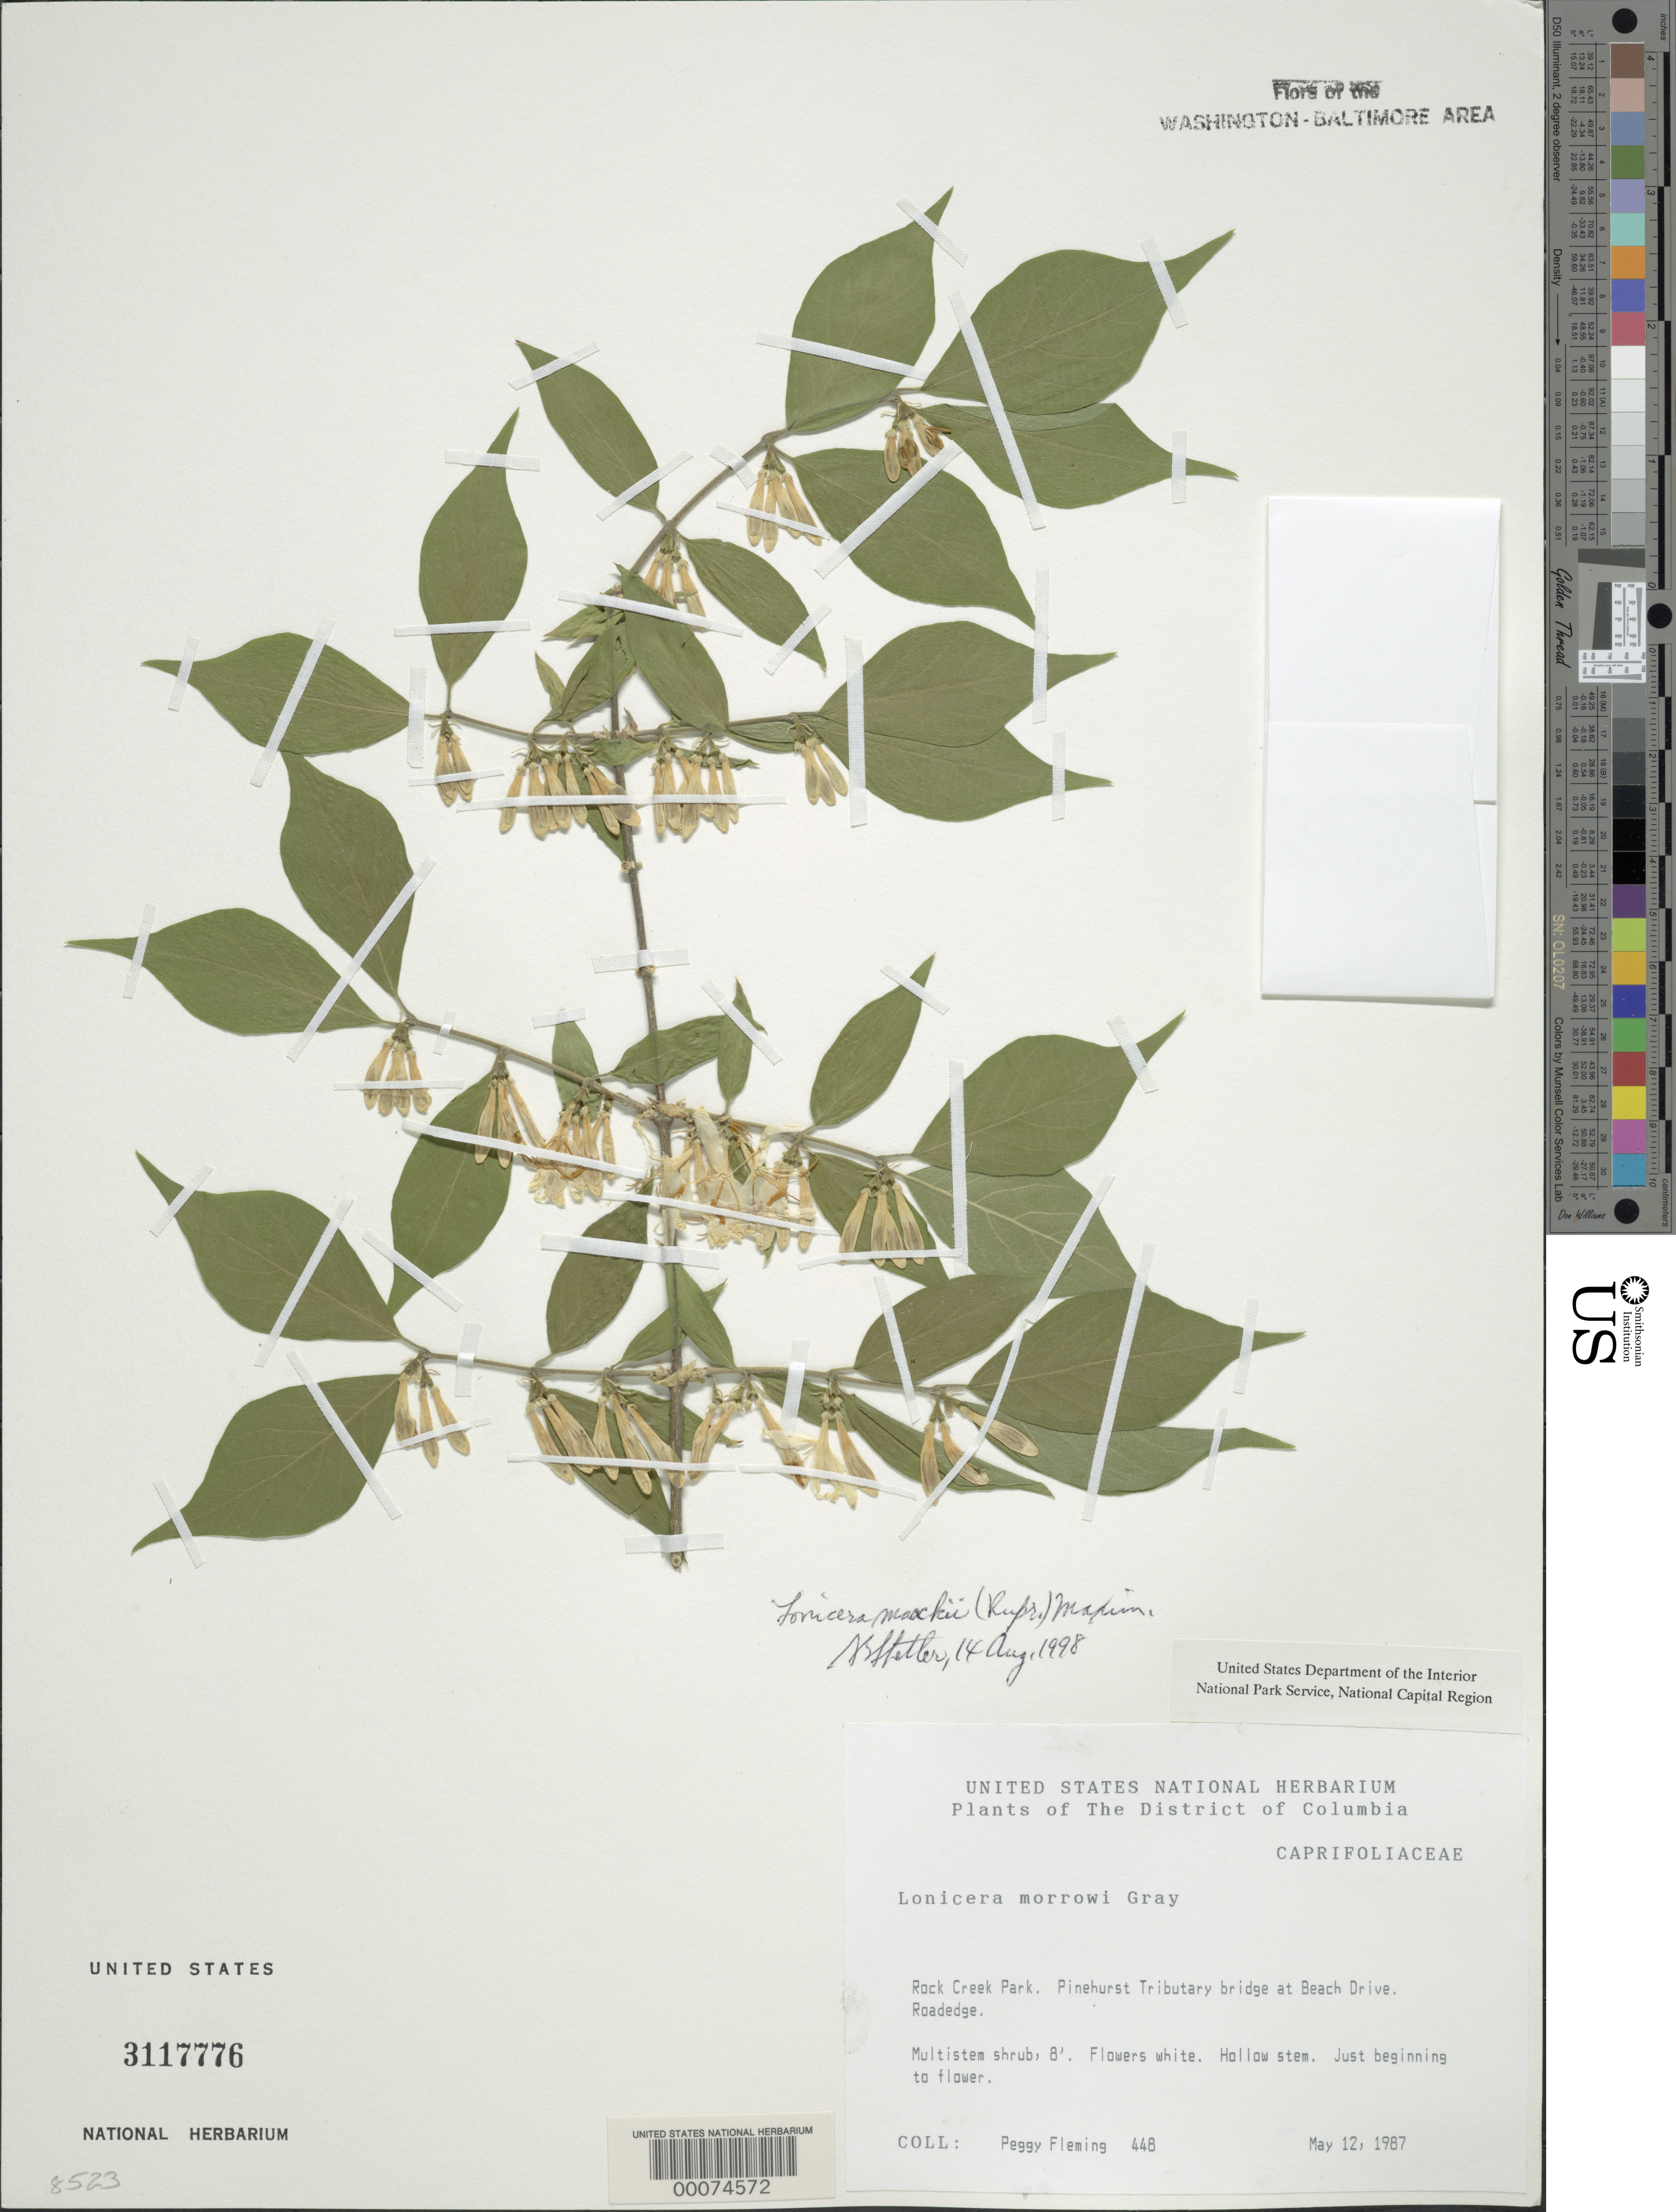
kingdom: Plantae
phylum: Tracheophyta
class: Magnoliopsida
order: Dipsacales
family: Caprifoliaceae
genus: Lonicera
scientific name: Lonicera maackii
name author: (Rupr.) Maxim.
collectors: P. Fleming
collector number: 448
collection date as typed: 12 May 1987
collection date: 1987-05-12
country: United States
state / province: District of Columbia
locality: Rock Creek Park. Pinehurst Tributary Bridge at Beach Drive. Rock Creek Park & vicinity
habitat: Roadedge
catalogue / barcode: US 3117776